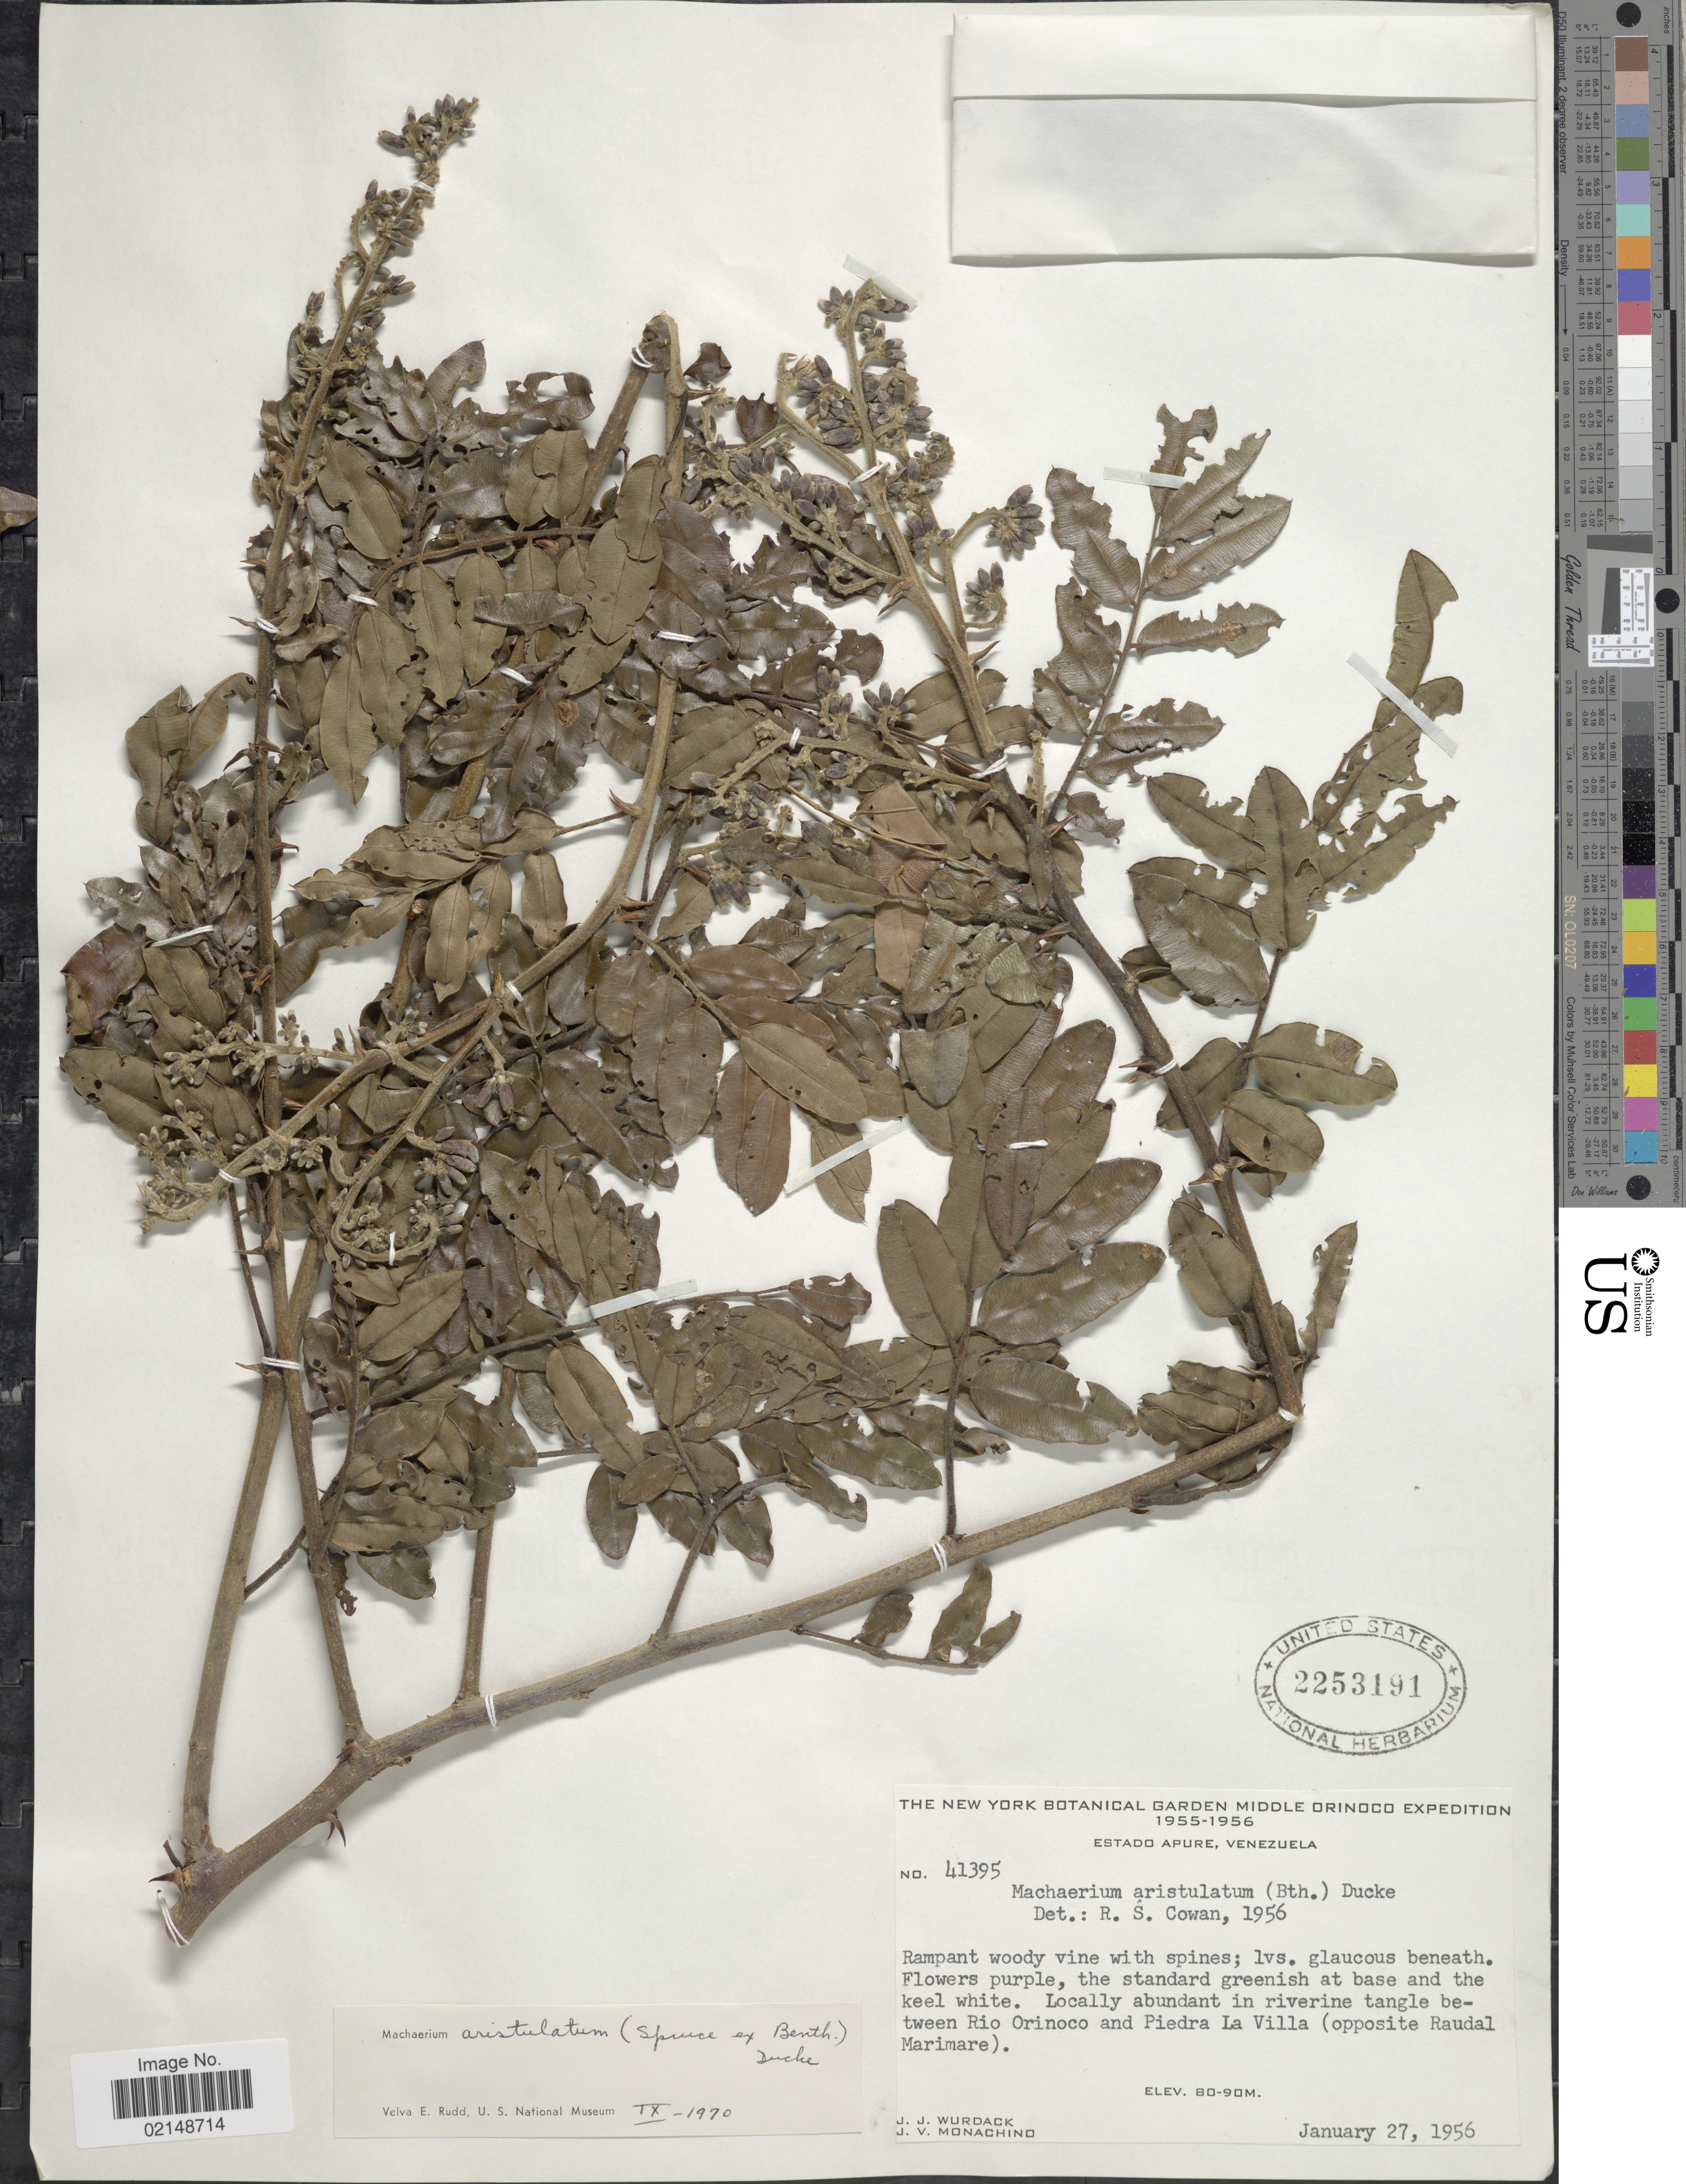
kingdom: Plantae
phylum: Tracheophyta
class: Magnoliopsida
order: Fabales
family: Fabaceae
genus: Machaerium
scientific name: Machaerium aristulatum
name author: (Spruce ex Benth.) Duckee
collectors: J. J. Wurdack & J. V. Monachino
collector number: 41395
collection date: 1956-01-27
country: Venezuela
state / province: Apure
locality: Between Rio Orinoco and Piedra La Villa (opposite Raudal Marimare)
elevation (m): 80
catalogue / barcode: US 2253191